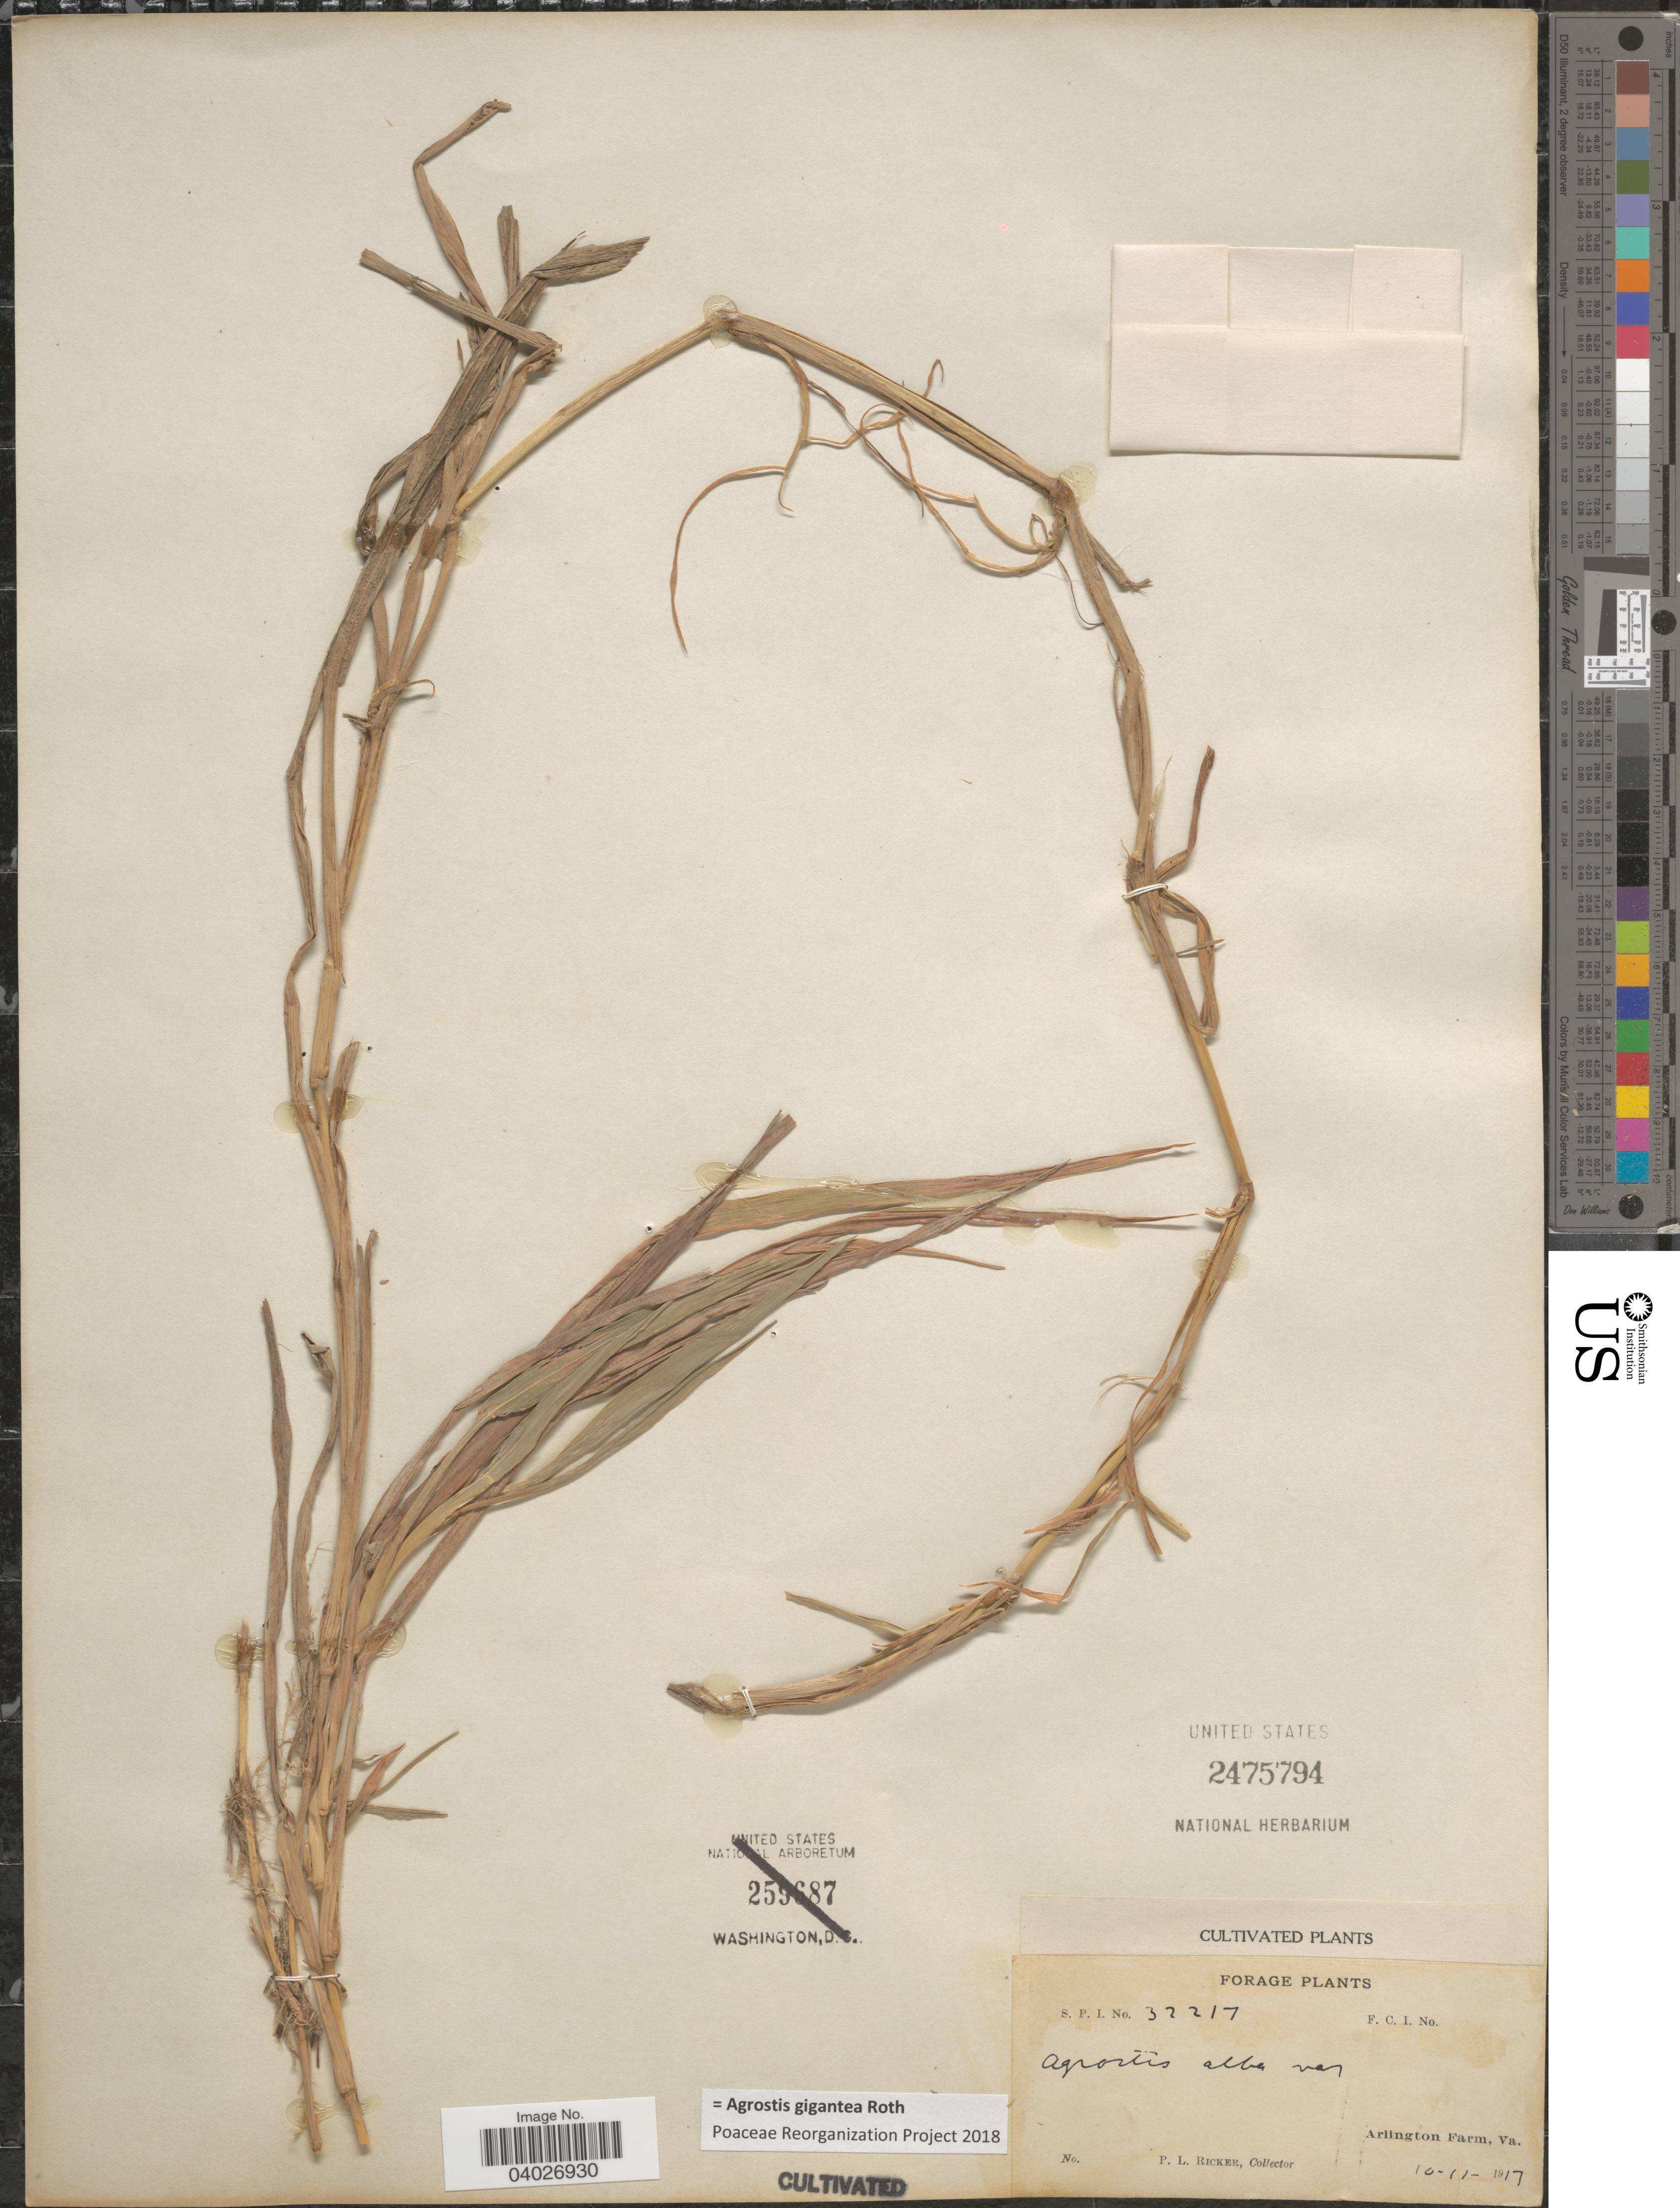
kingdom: Plantae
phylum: Tracheophyta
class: Liliopsida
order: Poales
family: Poaceae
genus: Agrostis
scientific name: Agrostis gigantea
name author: Roth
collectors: P. Ricker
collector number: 32217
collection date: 1917-10-11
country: United States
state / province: Virginia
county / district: Arlington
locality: Arlington Farm.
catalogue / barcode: US 2475794